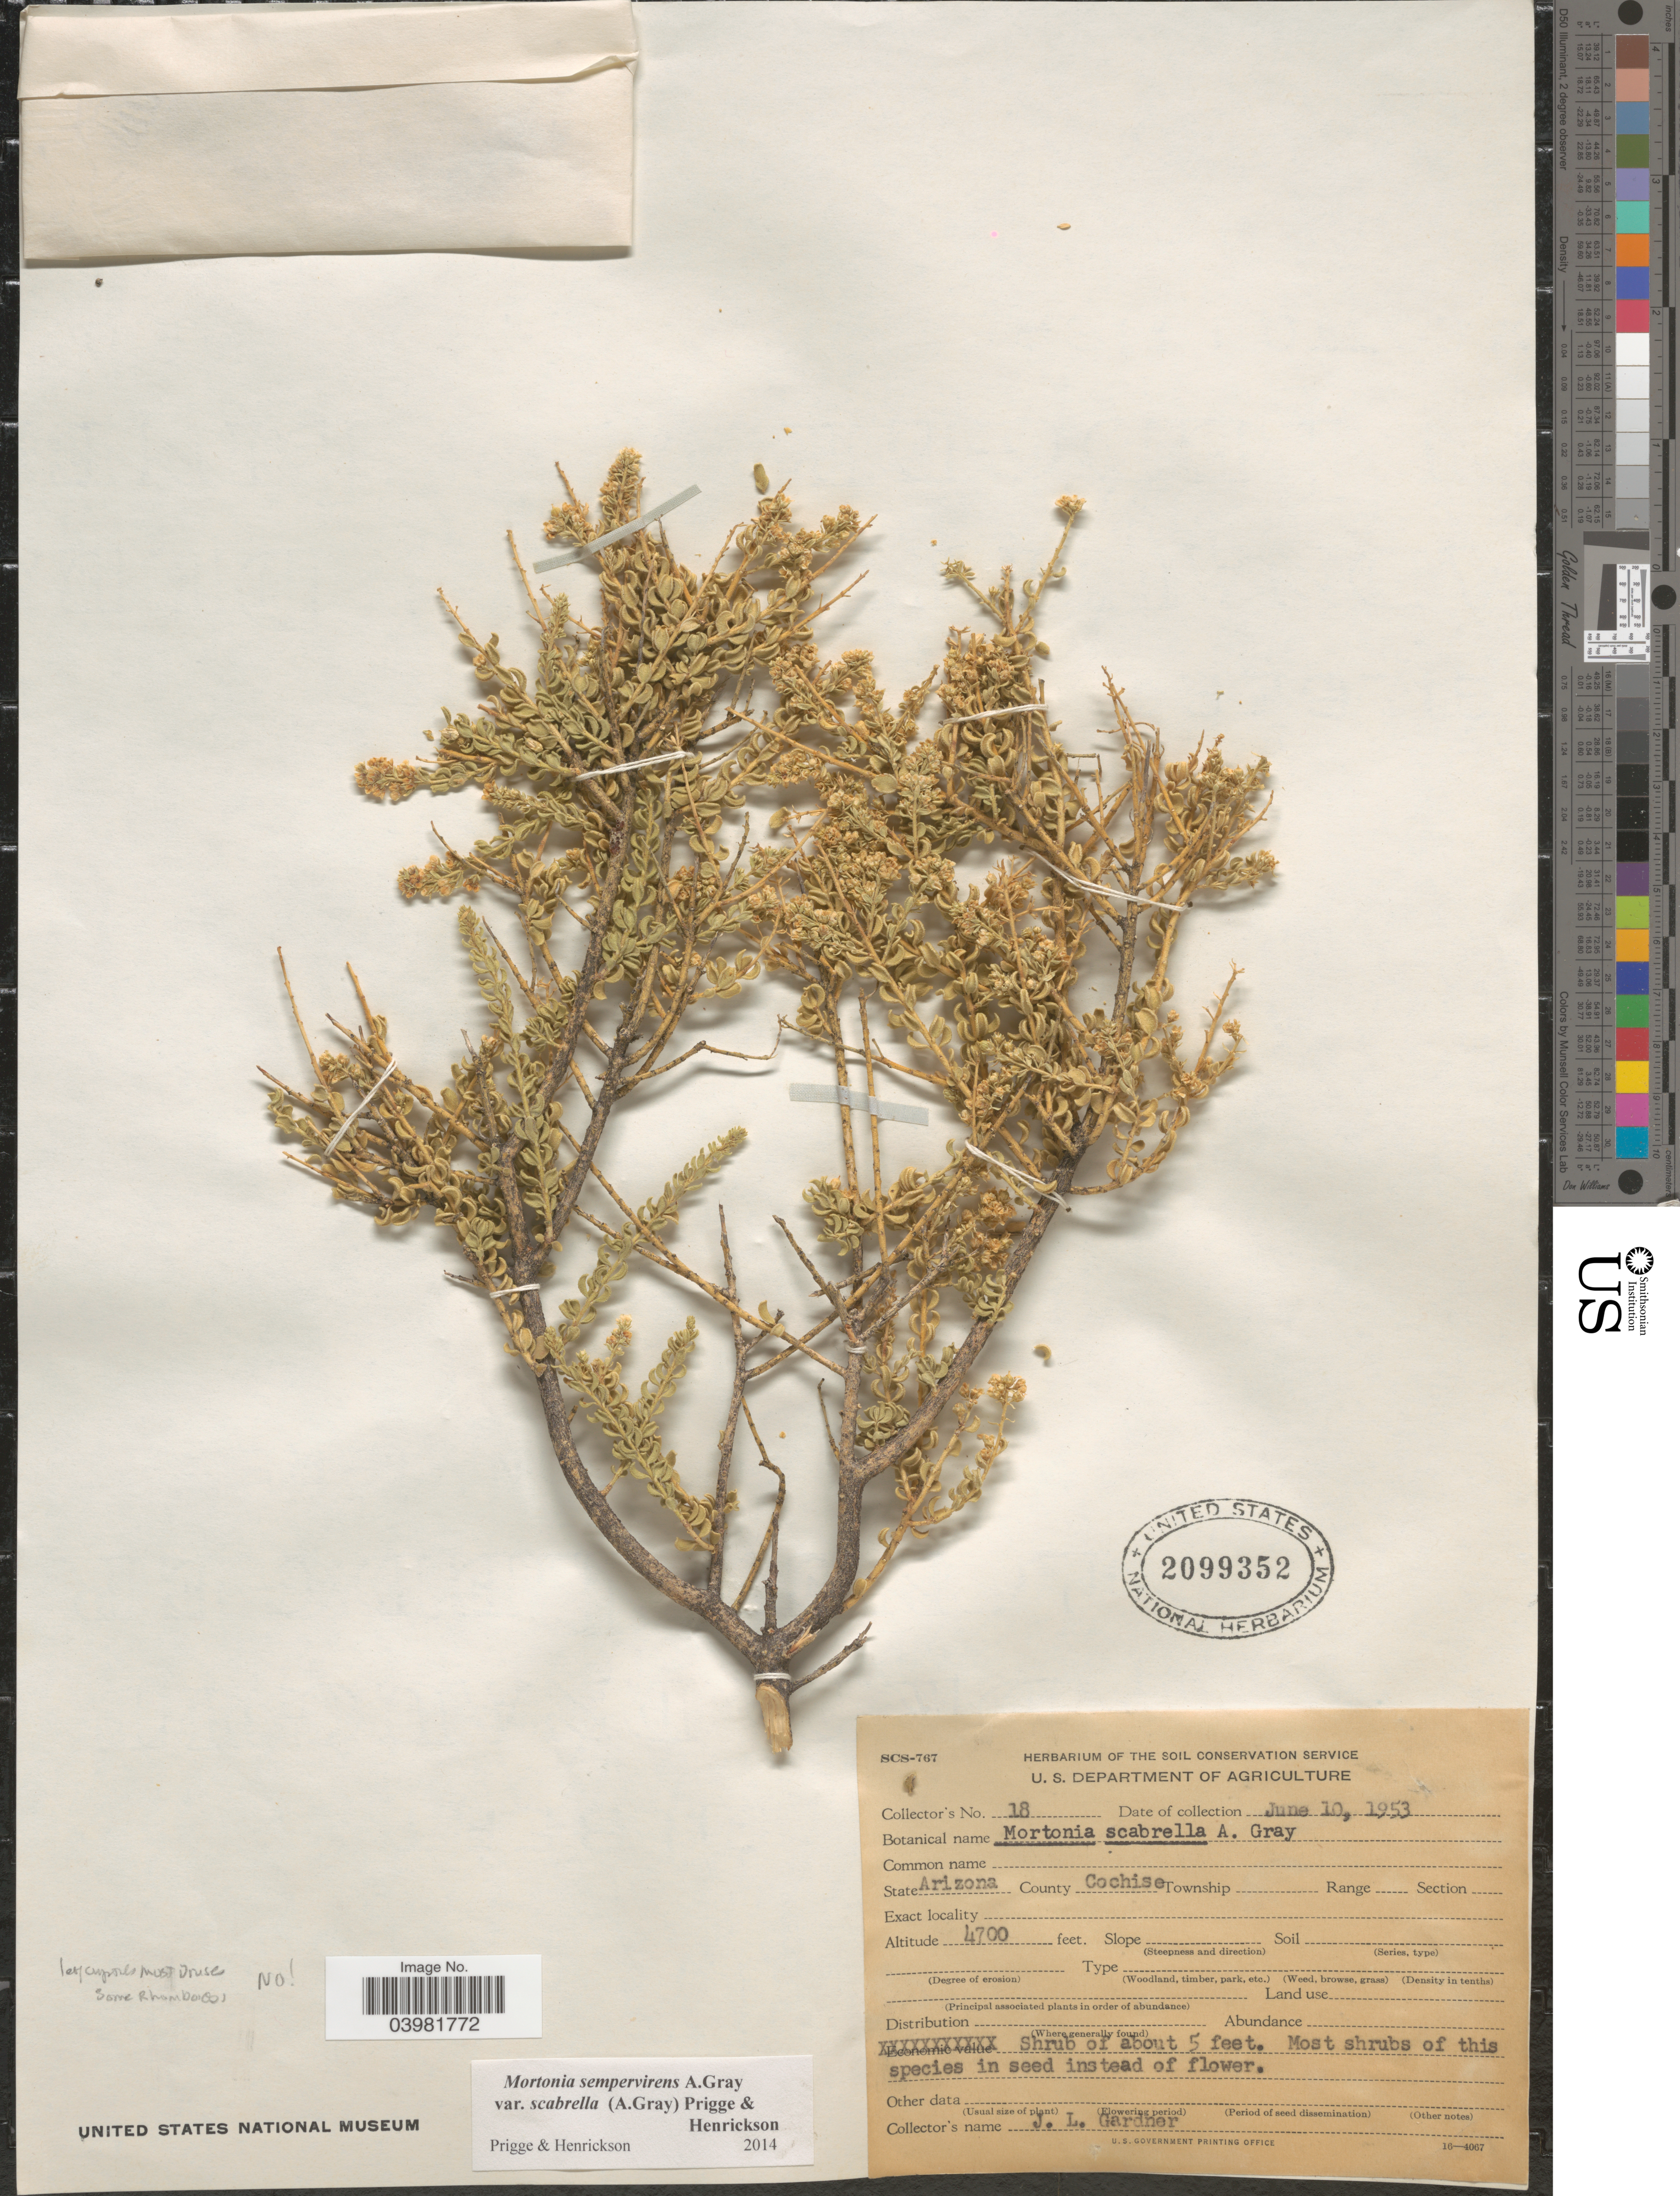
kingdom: Plantae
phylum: Tracheophyta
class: Magnoliopsida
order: Celastrales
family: Celastraceae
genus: Mortonia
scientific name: Mortonia scabrella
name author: A. Gray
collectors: J. L. Gardner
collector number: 18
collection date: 1953-06-10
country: United States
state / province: Arizona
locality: County Cochise.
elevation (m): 1433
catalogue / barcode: US 2099352